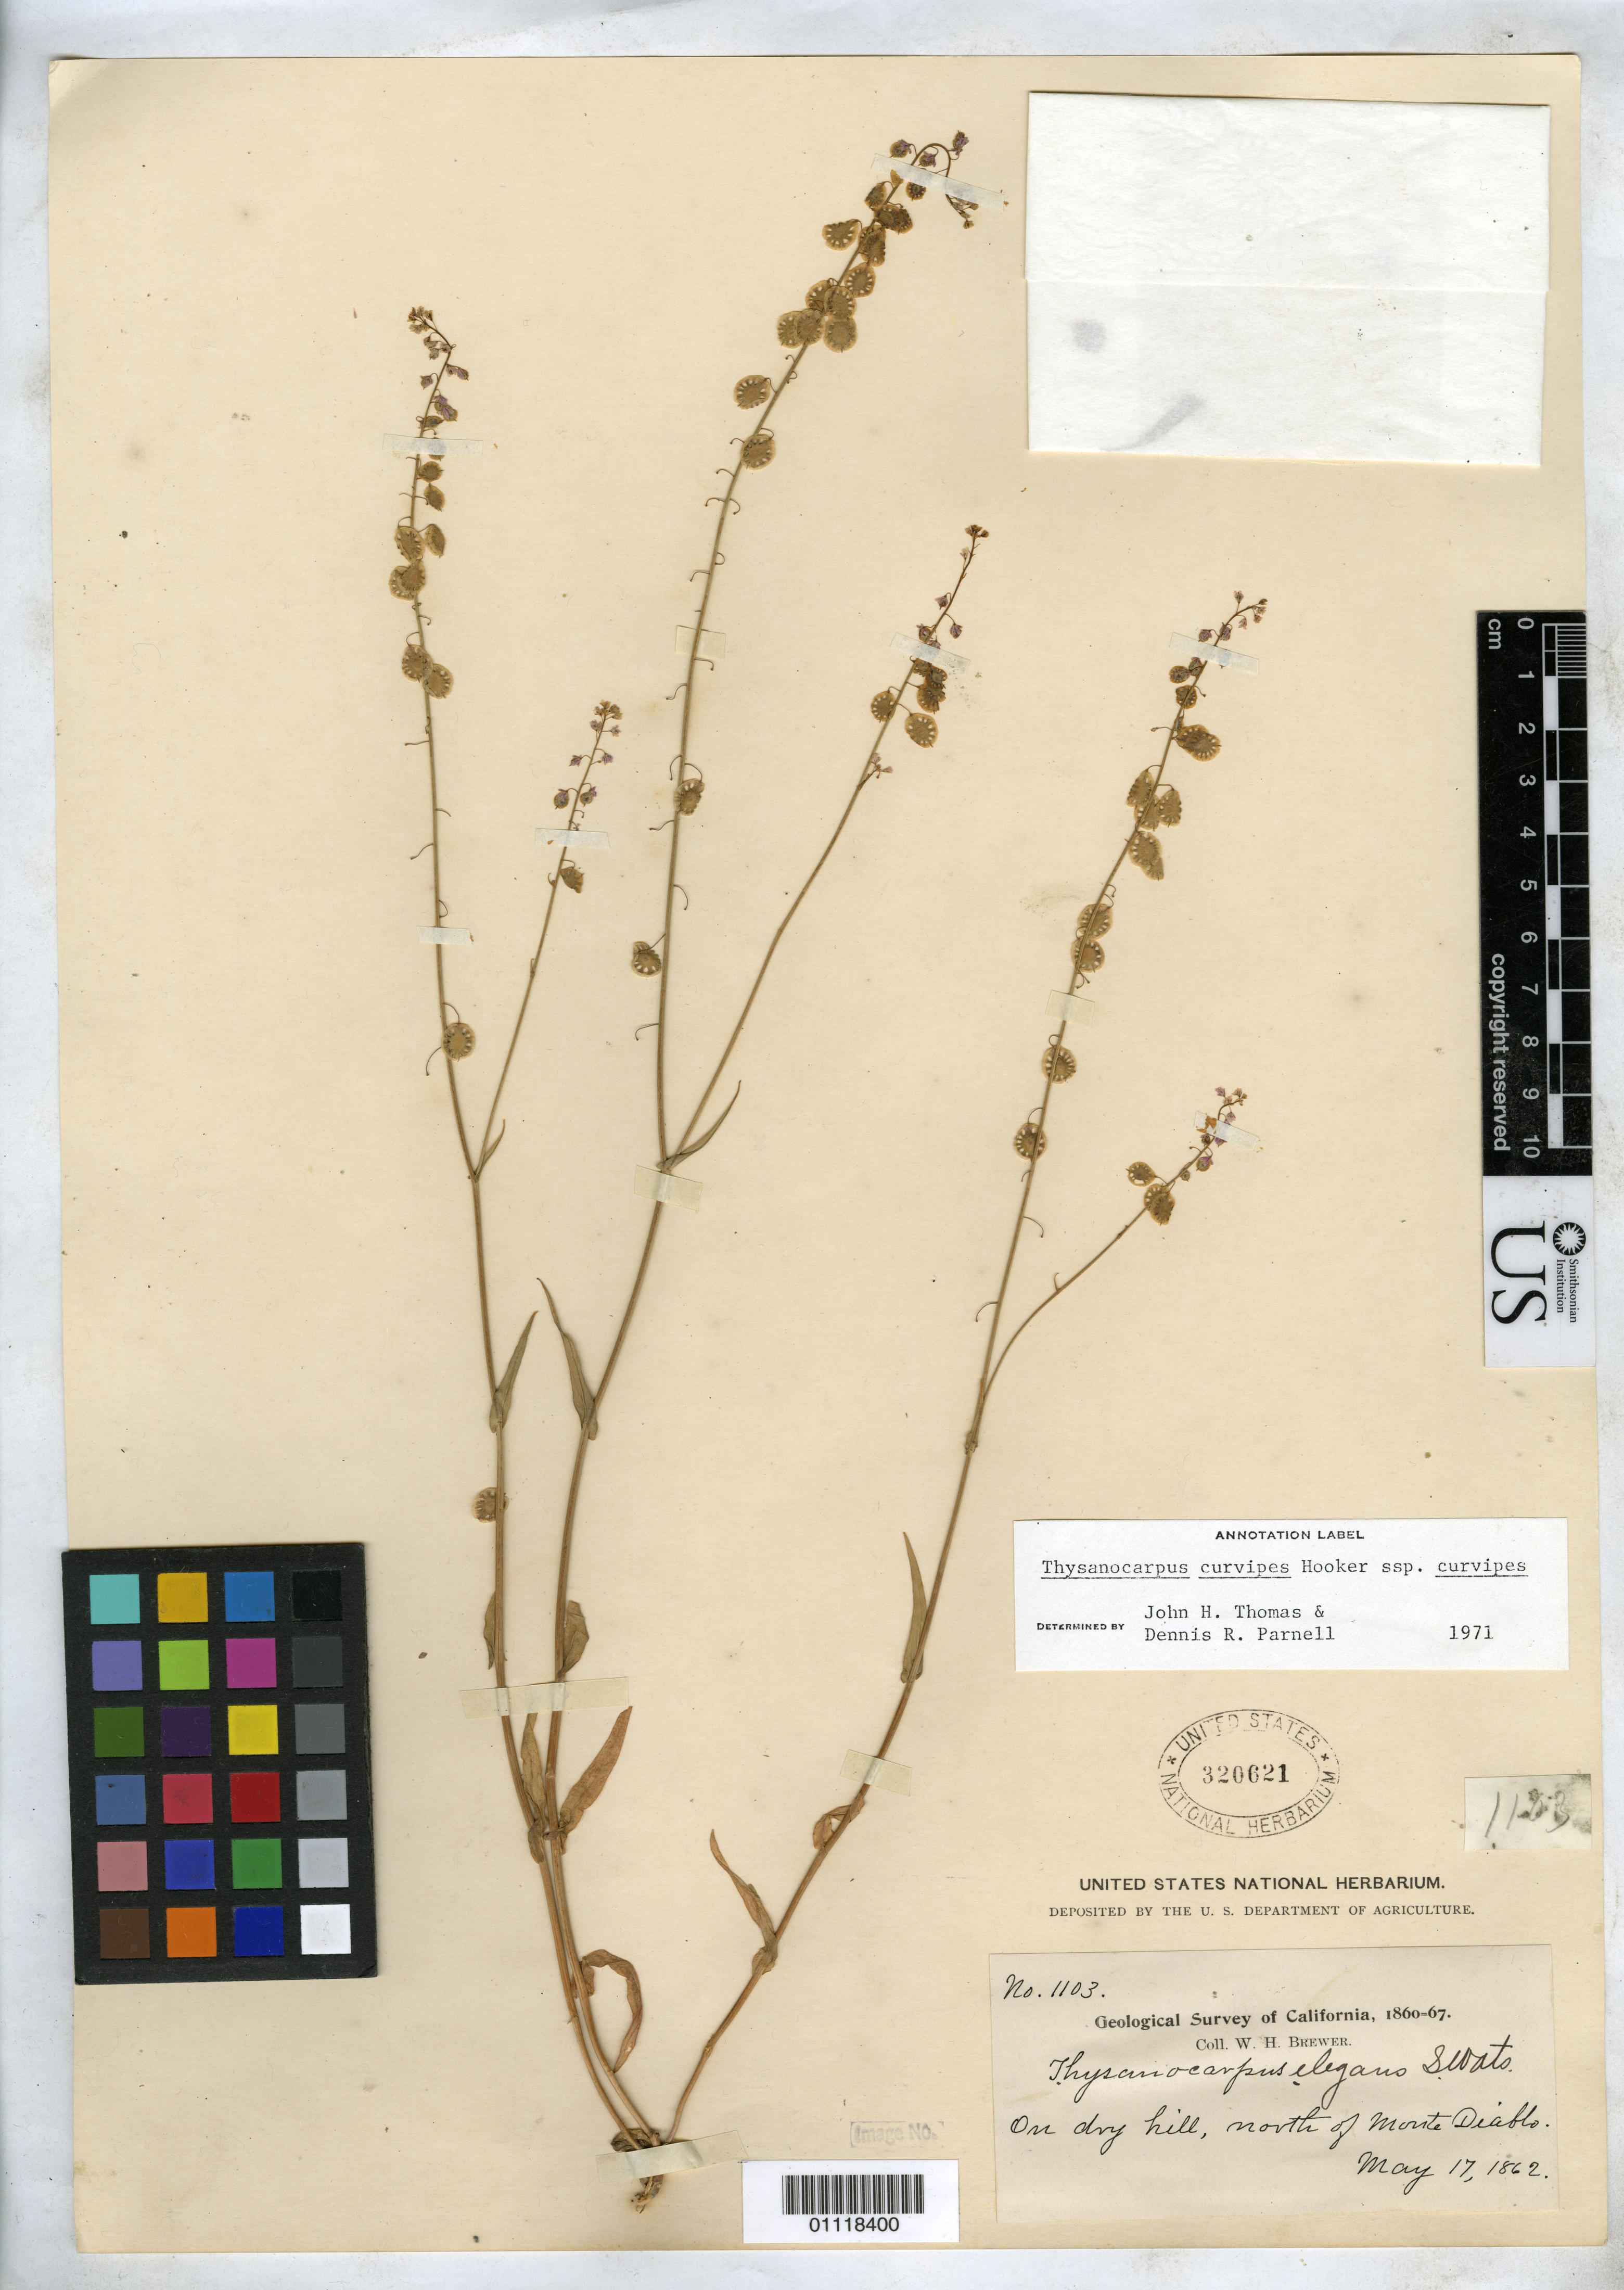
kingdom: Plantae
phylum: Tracheophyta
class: Magnoliopsida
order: Brassicales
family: Brassicaceae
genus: Thysanocarpus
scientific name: Thysanocarpus curvipes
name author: Hook.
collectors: W. H. Brewer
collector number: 1103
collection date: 1862-05-17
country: United States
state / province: California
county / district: Contra Costa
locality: North of Monte Diablo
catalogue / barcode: US 320621